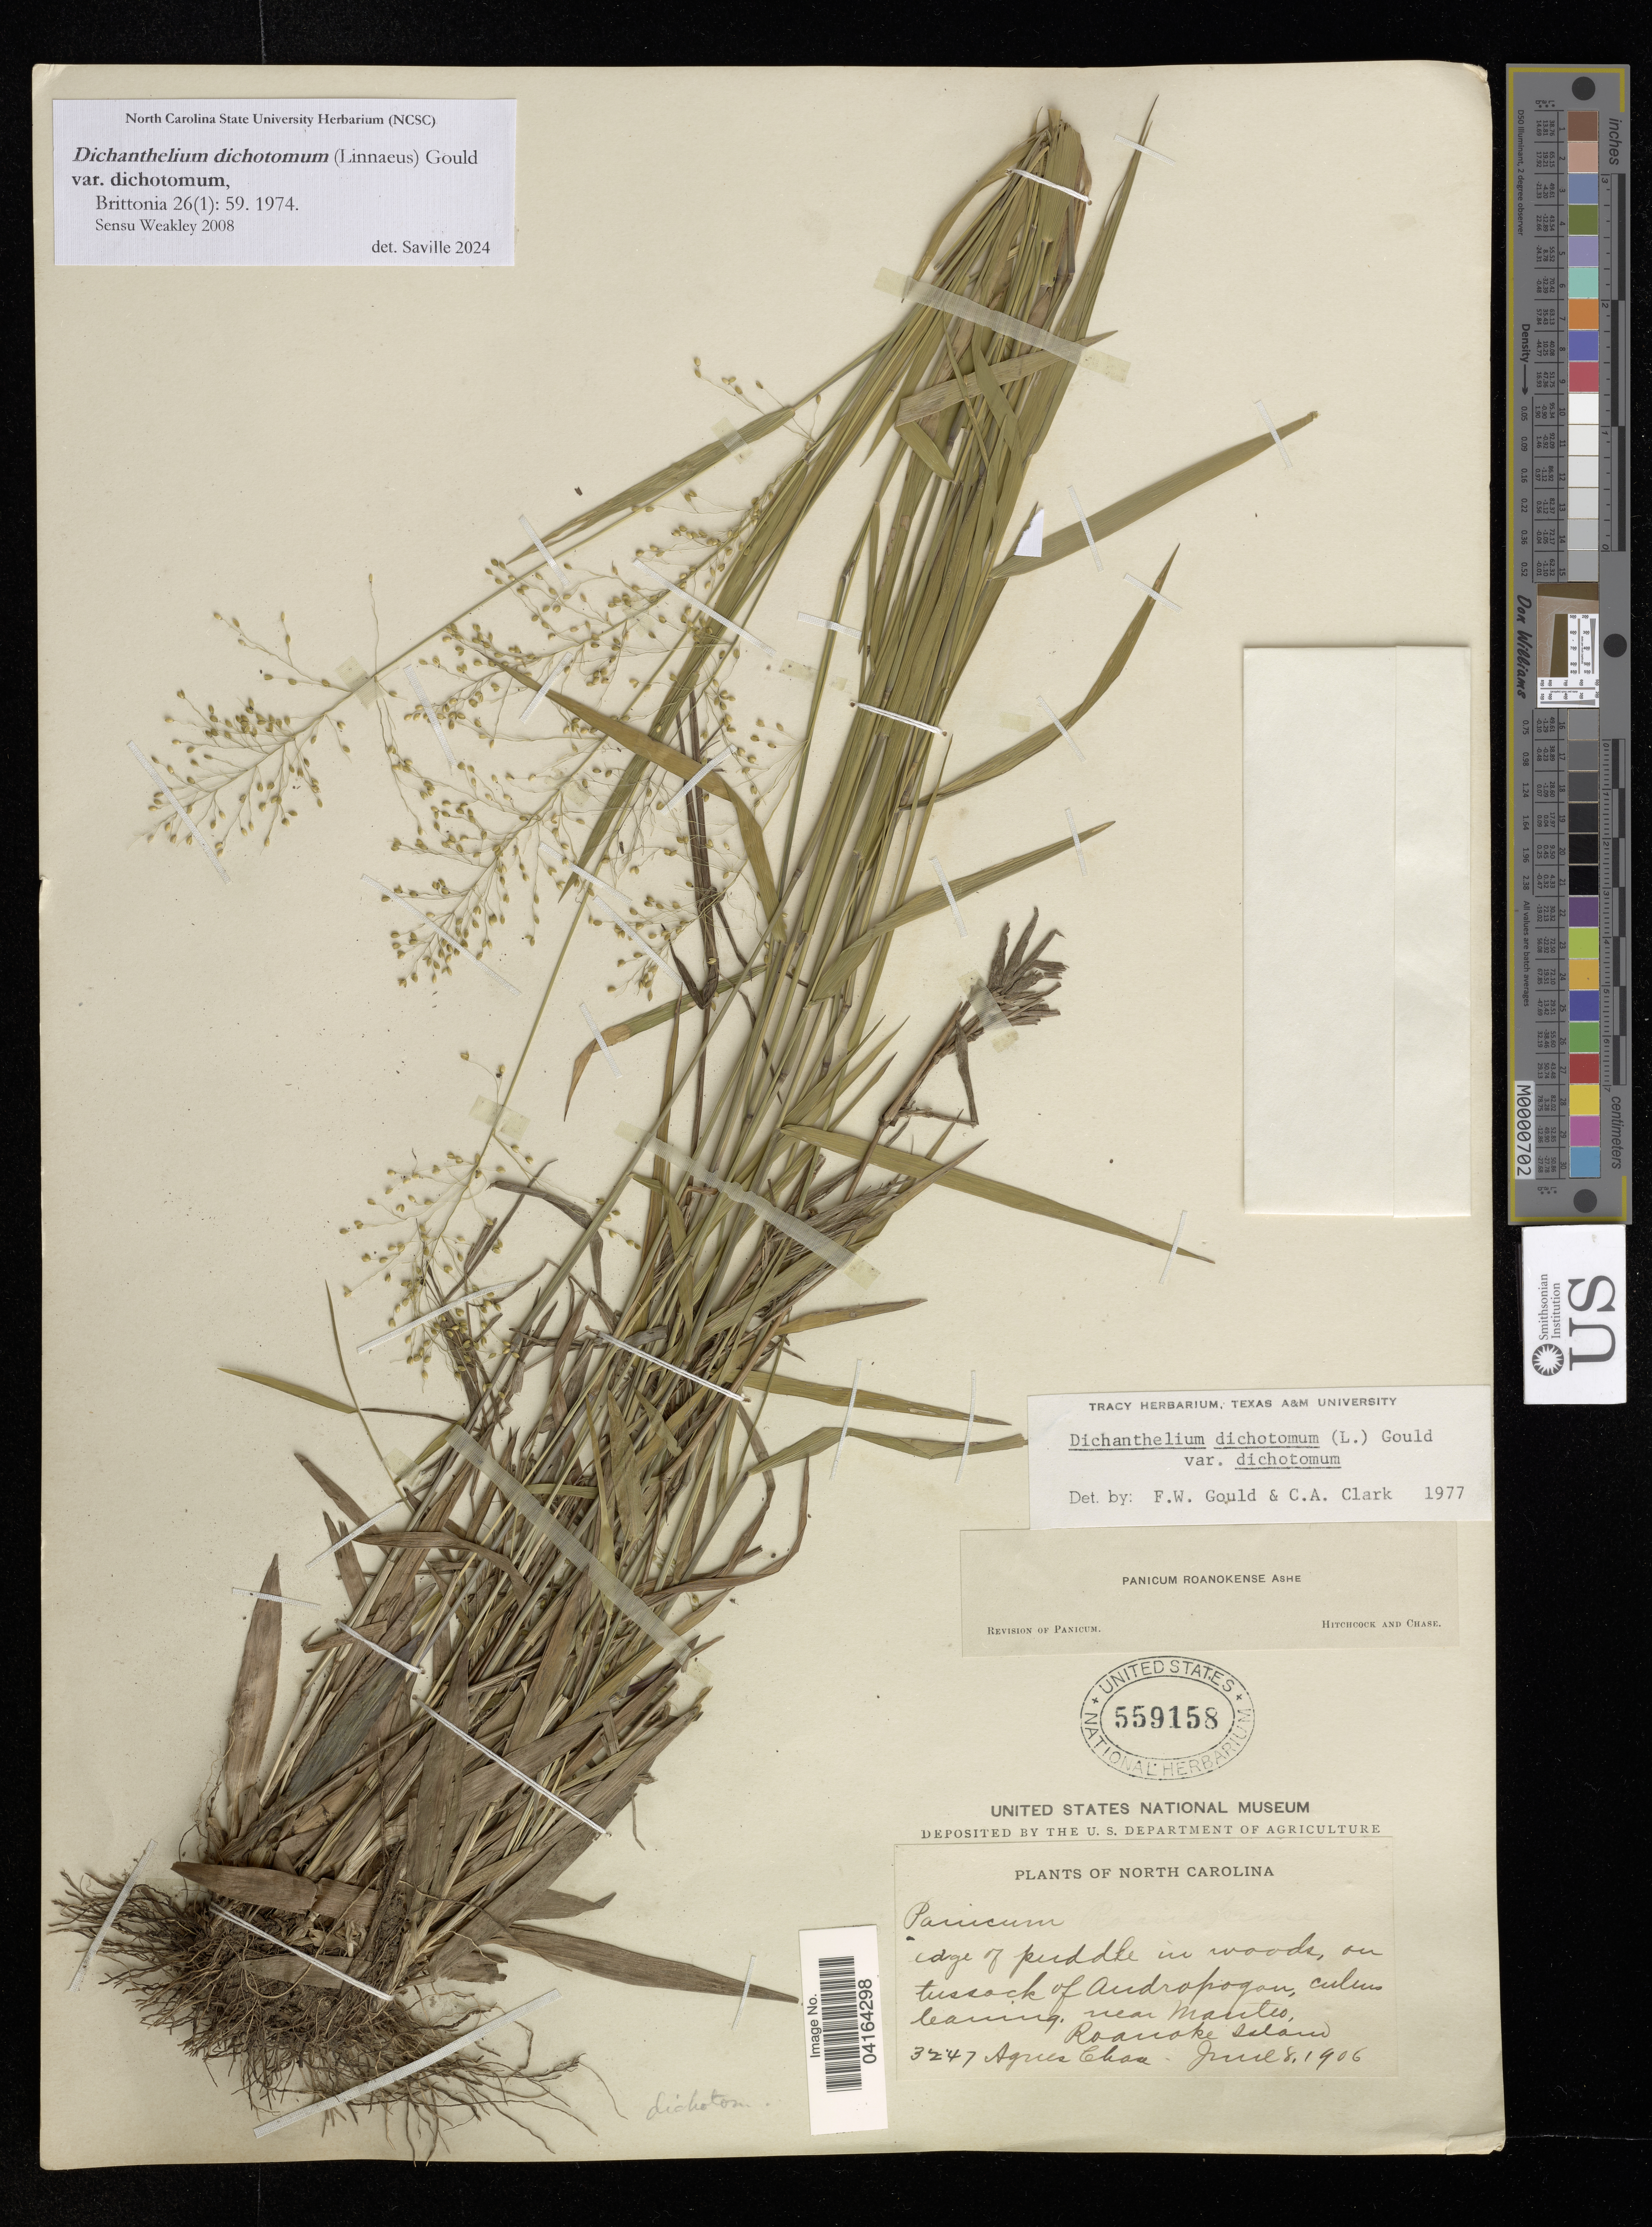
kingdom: Plantae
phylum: Tracheophyta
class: Liliopsida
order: Poales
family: Poaceae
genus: Dichanthelium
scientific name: Dichanthelium dichotomum var. dichotomum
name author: (L.) Gould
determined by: Saville, A. C., (NCSC), North Carolina State University (UNITED STATES)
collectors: A. Chase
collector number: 3247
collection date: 1906-06-08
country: United States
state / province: North Carolina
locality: Near Mantles, Roanoke Island.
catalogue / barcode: US 559158